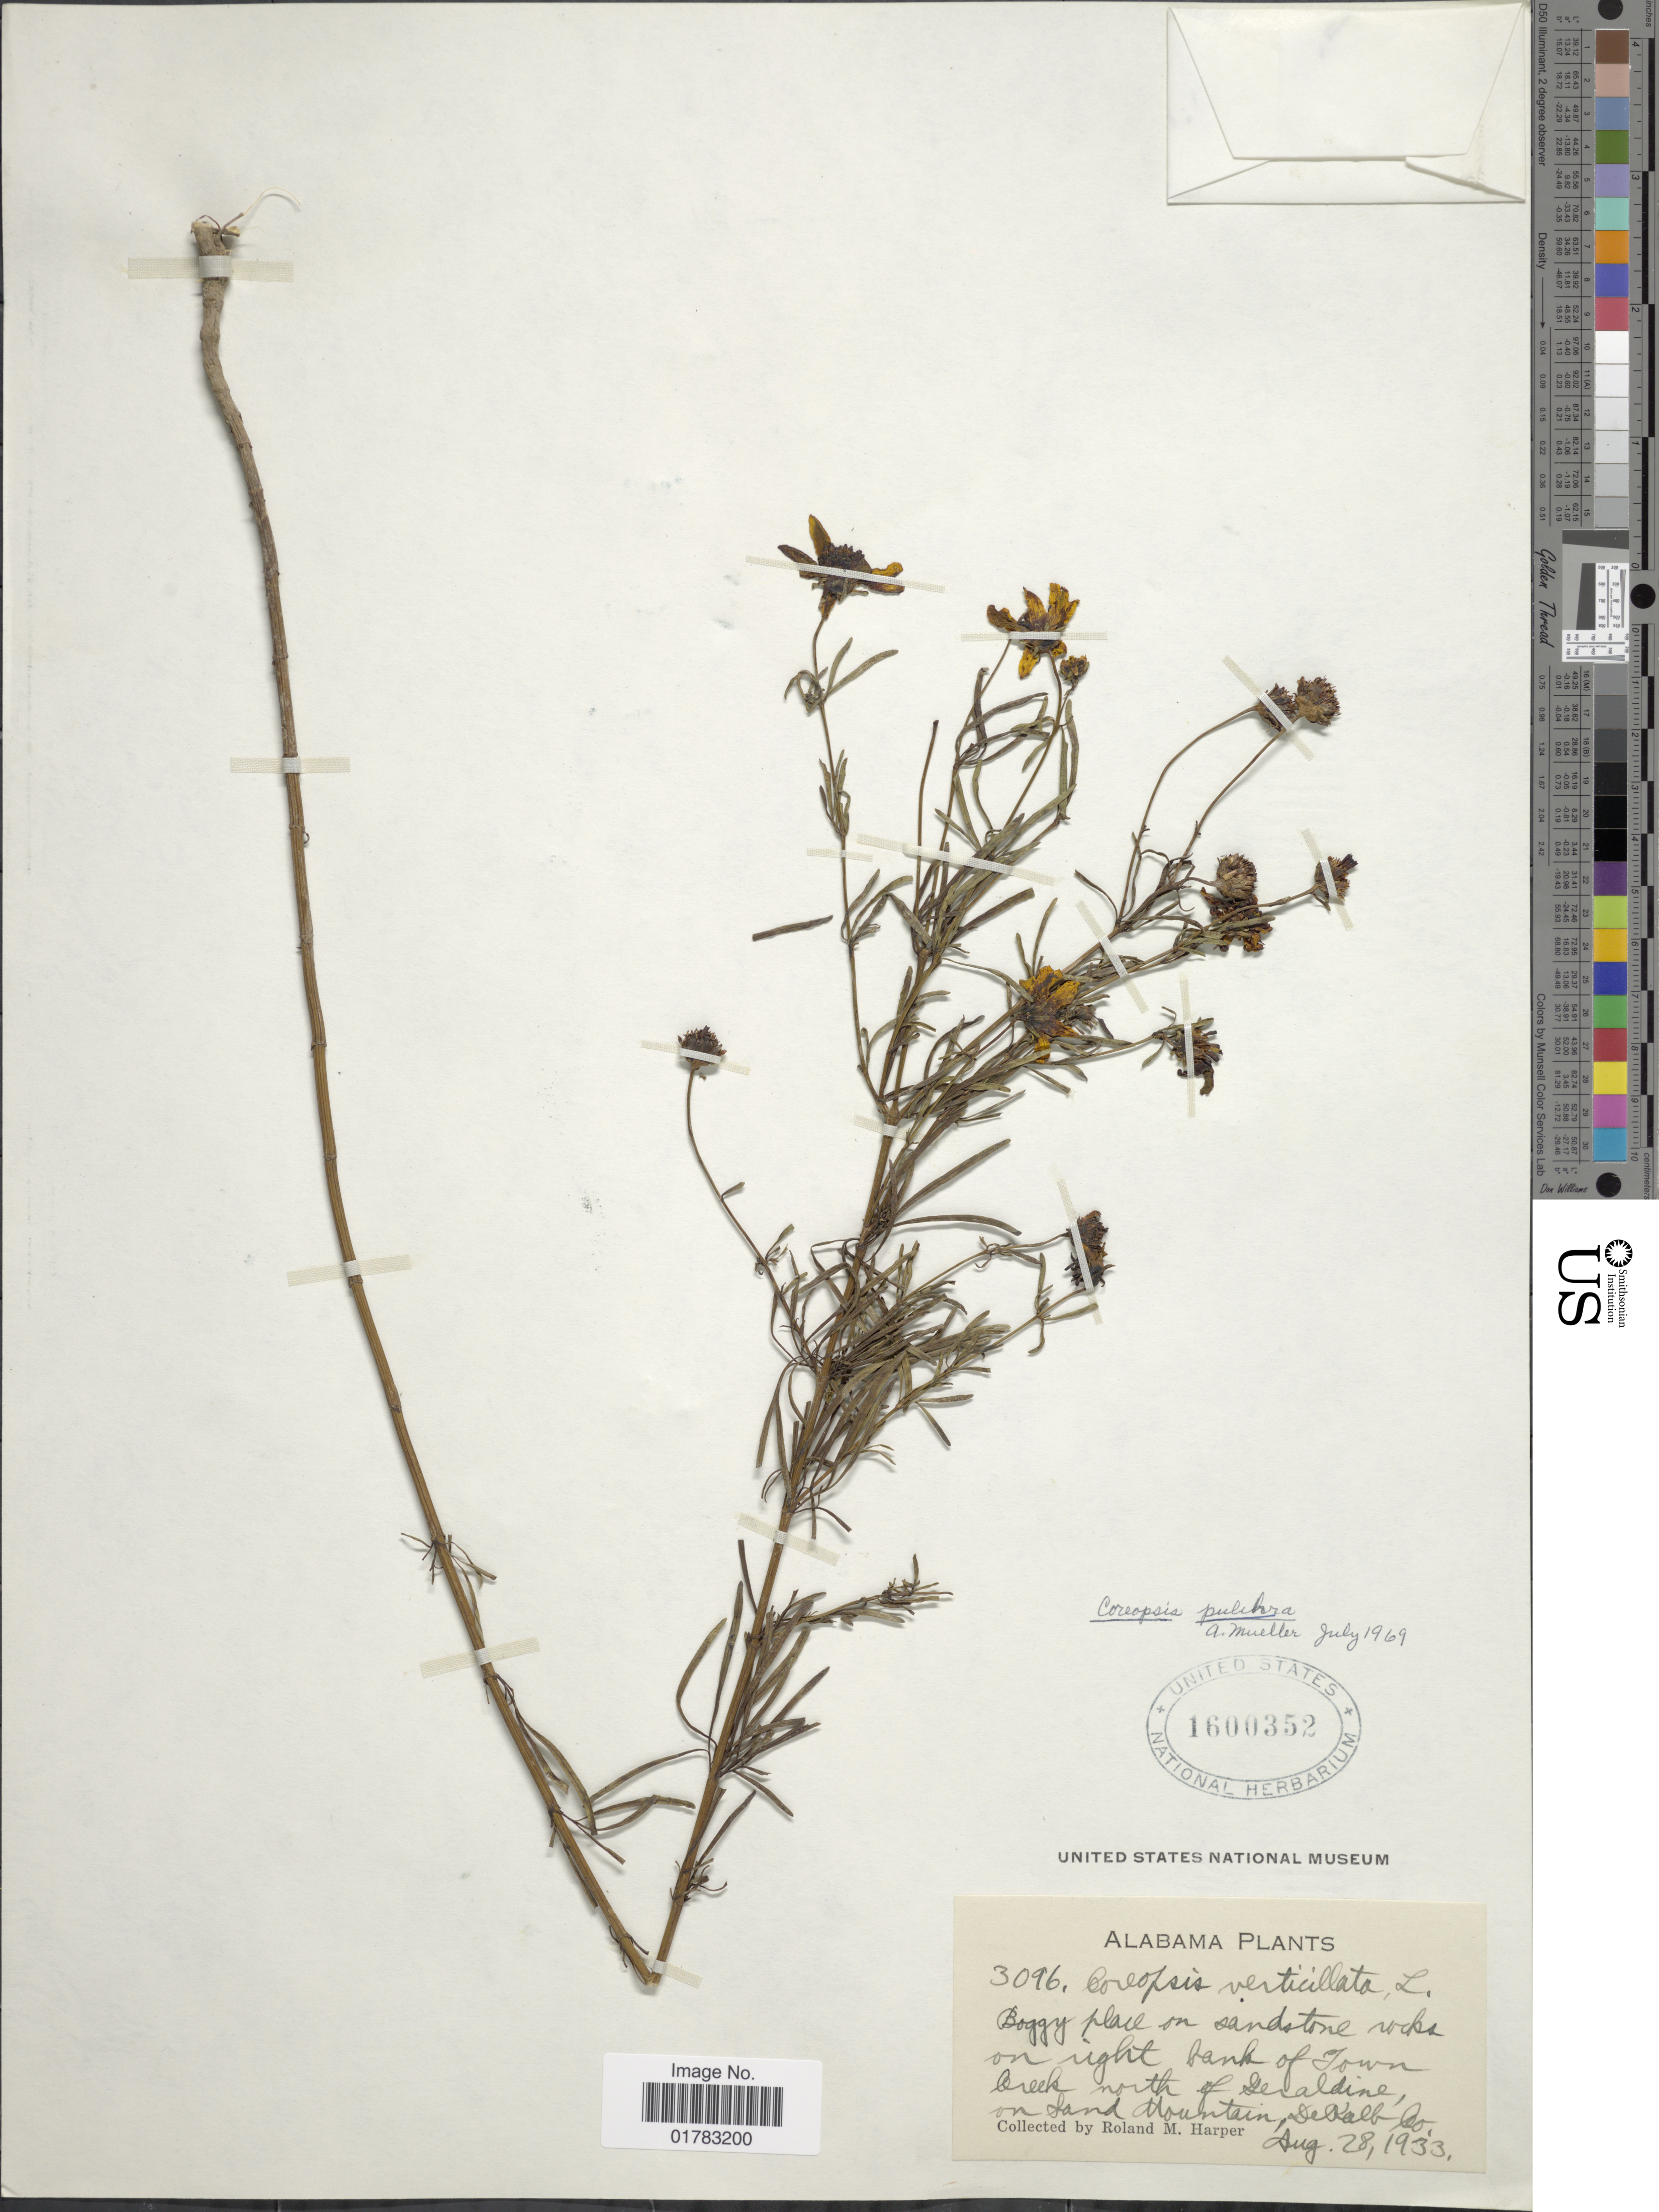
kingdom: Plantae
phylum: Tracheophyta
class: Magnoliopsida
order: Asterales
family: Asteraceae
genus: Coreopsis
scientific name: Coreopsis pulchra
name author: Boynton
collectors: R. M. Harper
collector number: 3096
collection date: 1933-08-28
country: United States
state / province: Alabama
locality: Boggy place on sandstone rocks on right bank of Town Creek north of Geraldine, on sand Mountain, DeKalb Co.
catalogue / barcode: US 1600352